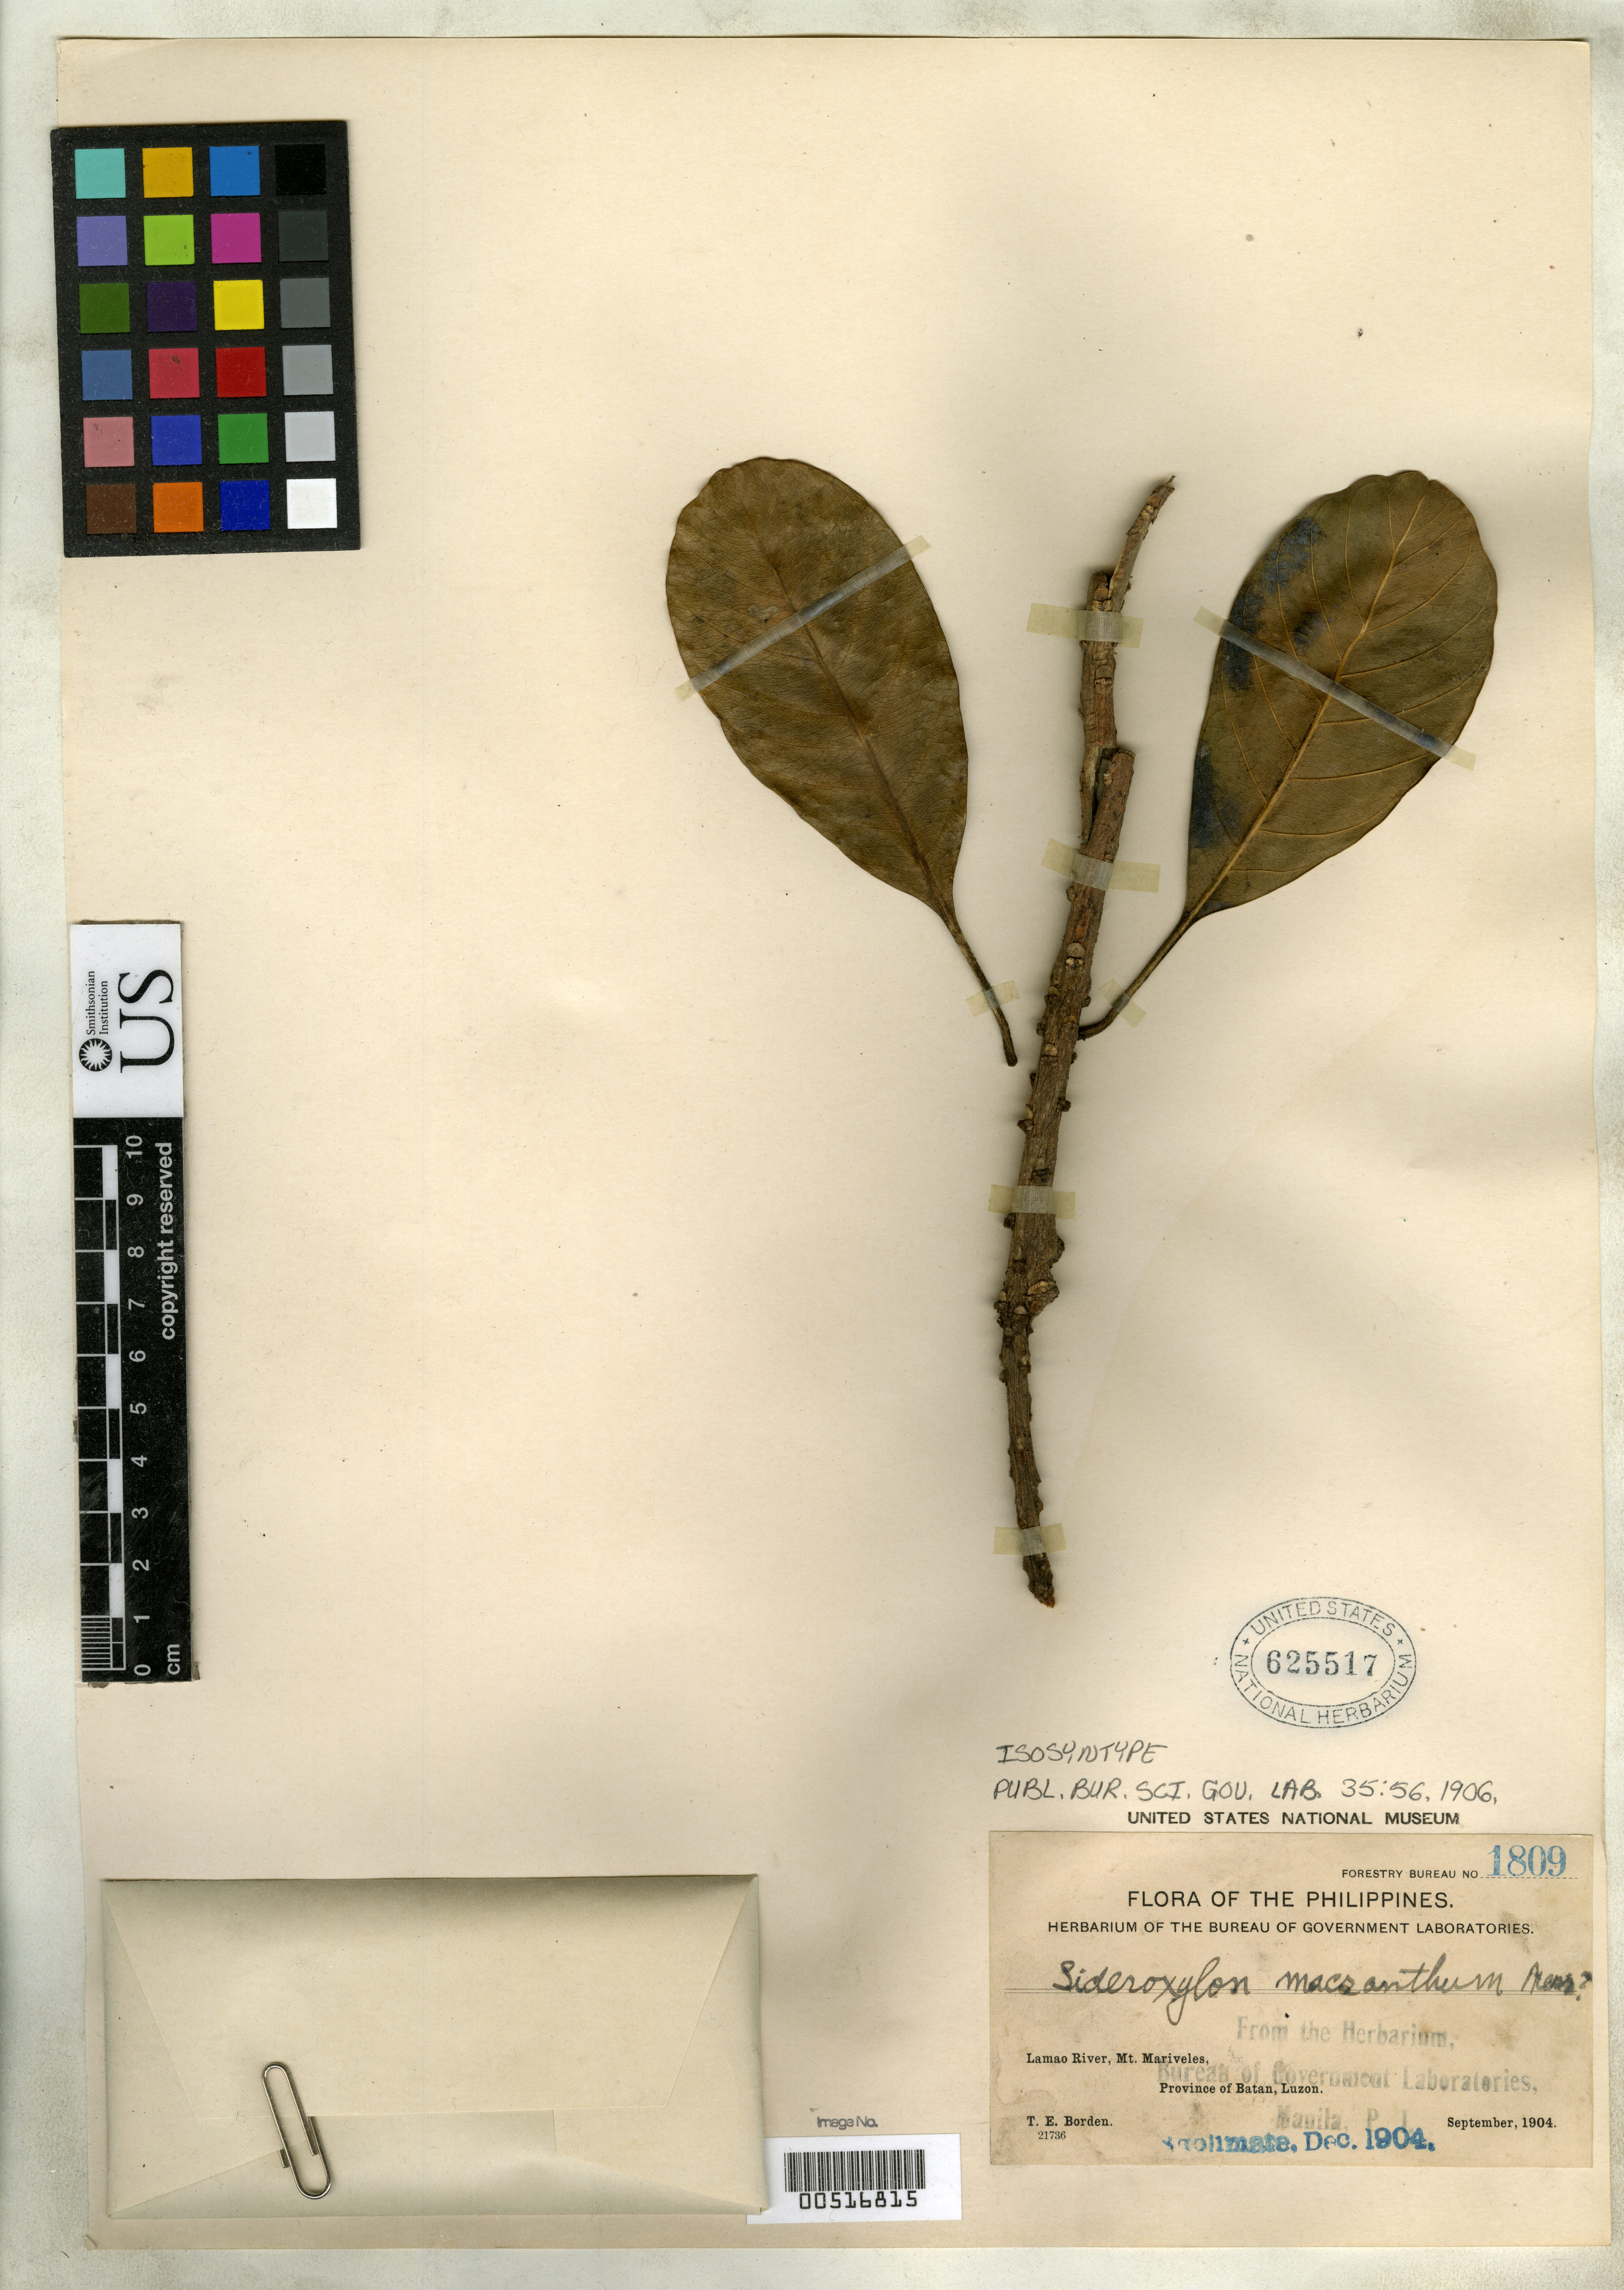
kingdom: Plantae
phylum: Tracheophyta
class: Magnoliopsida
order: Ericales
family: Sapotaceae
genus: Sideroxylon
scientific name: Sideroxylon macranthum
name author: Merr.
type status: Isosyntype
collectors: T. E. Borden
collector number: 1809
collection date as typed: Sep 1904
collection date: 1904-09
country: Philippines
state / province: Central Luzon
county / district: Bataan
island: Luzon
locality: Lamao River, Mt Mariveles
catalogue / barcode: US 625517